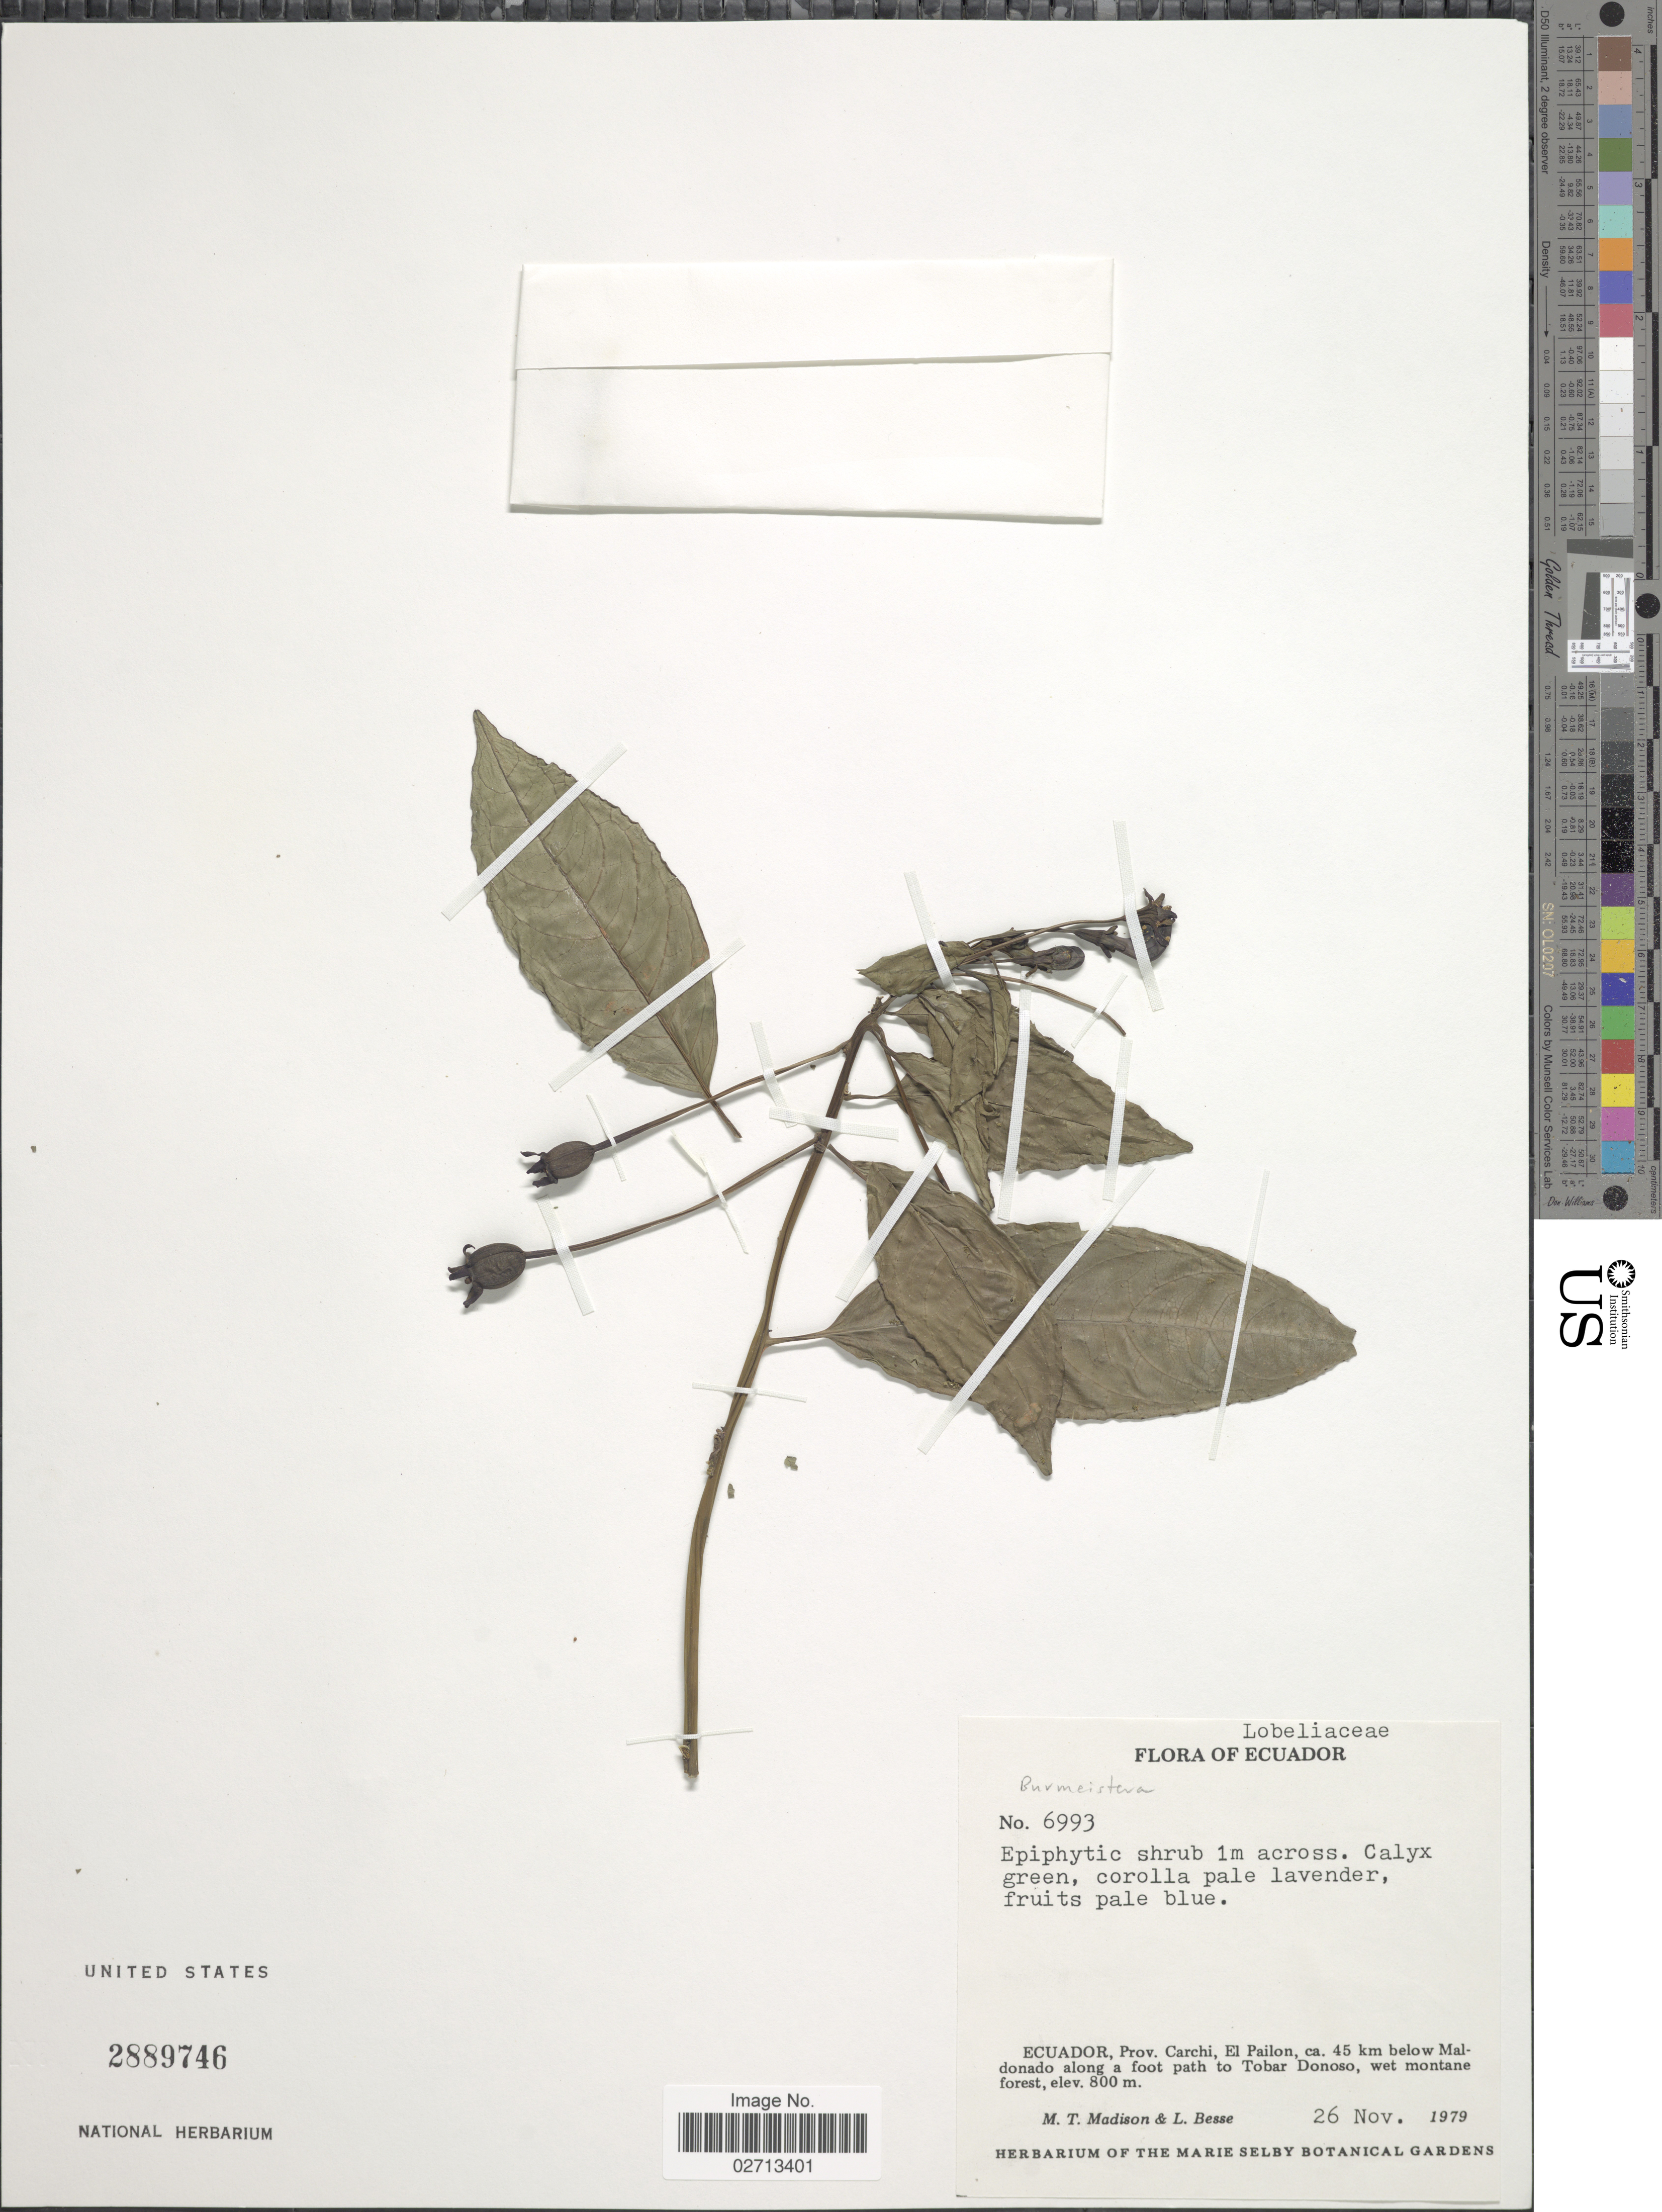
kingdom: Plantae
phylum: Tracheophyta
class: Magnoliopsida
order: Asterales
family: Campanulaceae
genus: Burmeistera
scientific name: Burmeistera sp.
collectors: M. T. Madison & L. Besse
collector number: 6993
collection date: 1979-11-26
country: Ecuador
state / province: Carchi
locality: El Pailon, ca. 45 km below Maldonado along a foot path to Tobar Donoso.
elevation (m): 800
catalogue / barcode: US 2889746